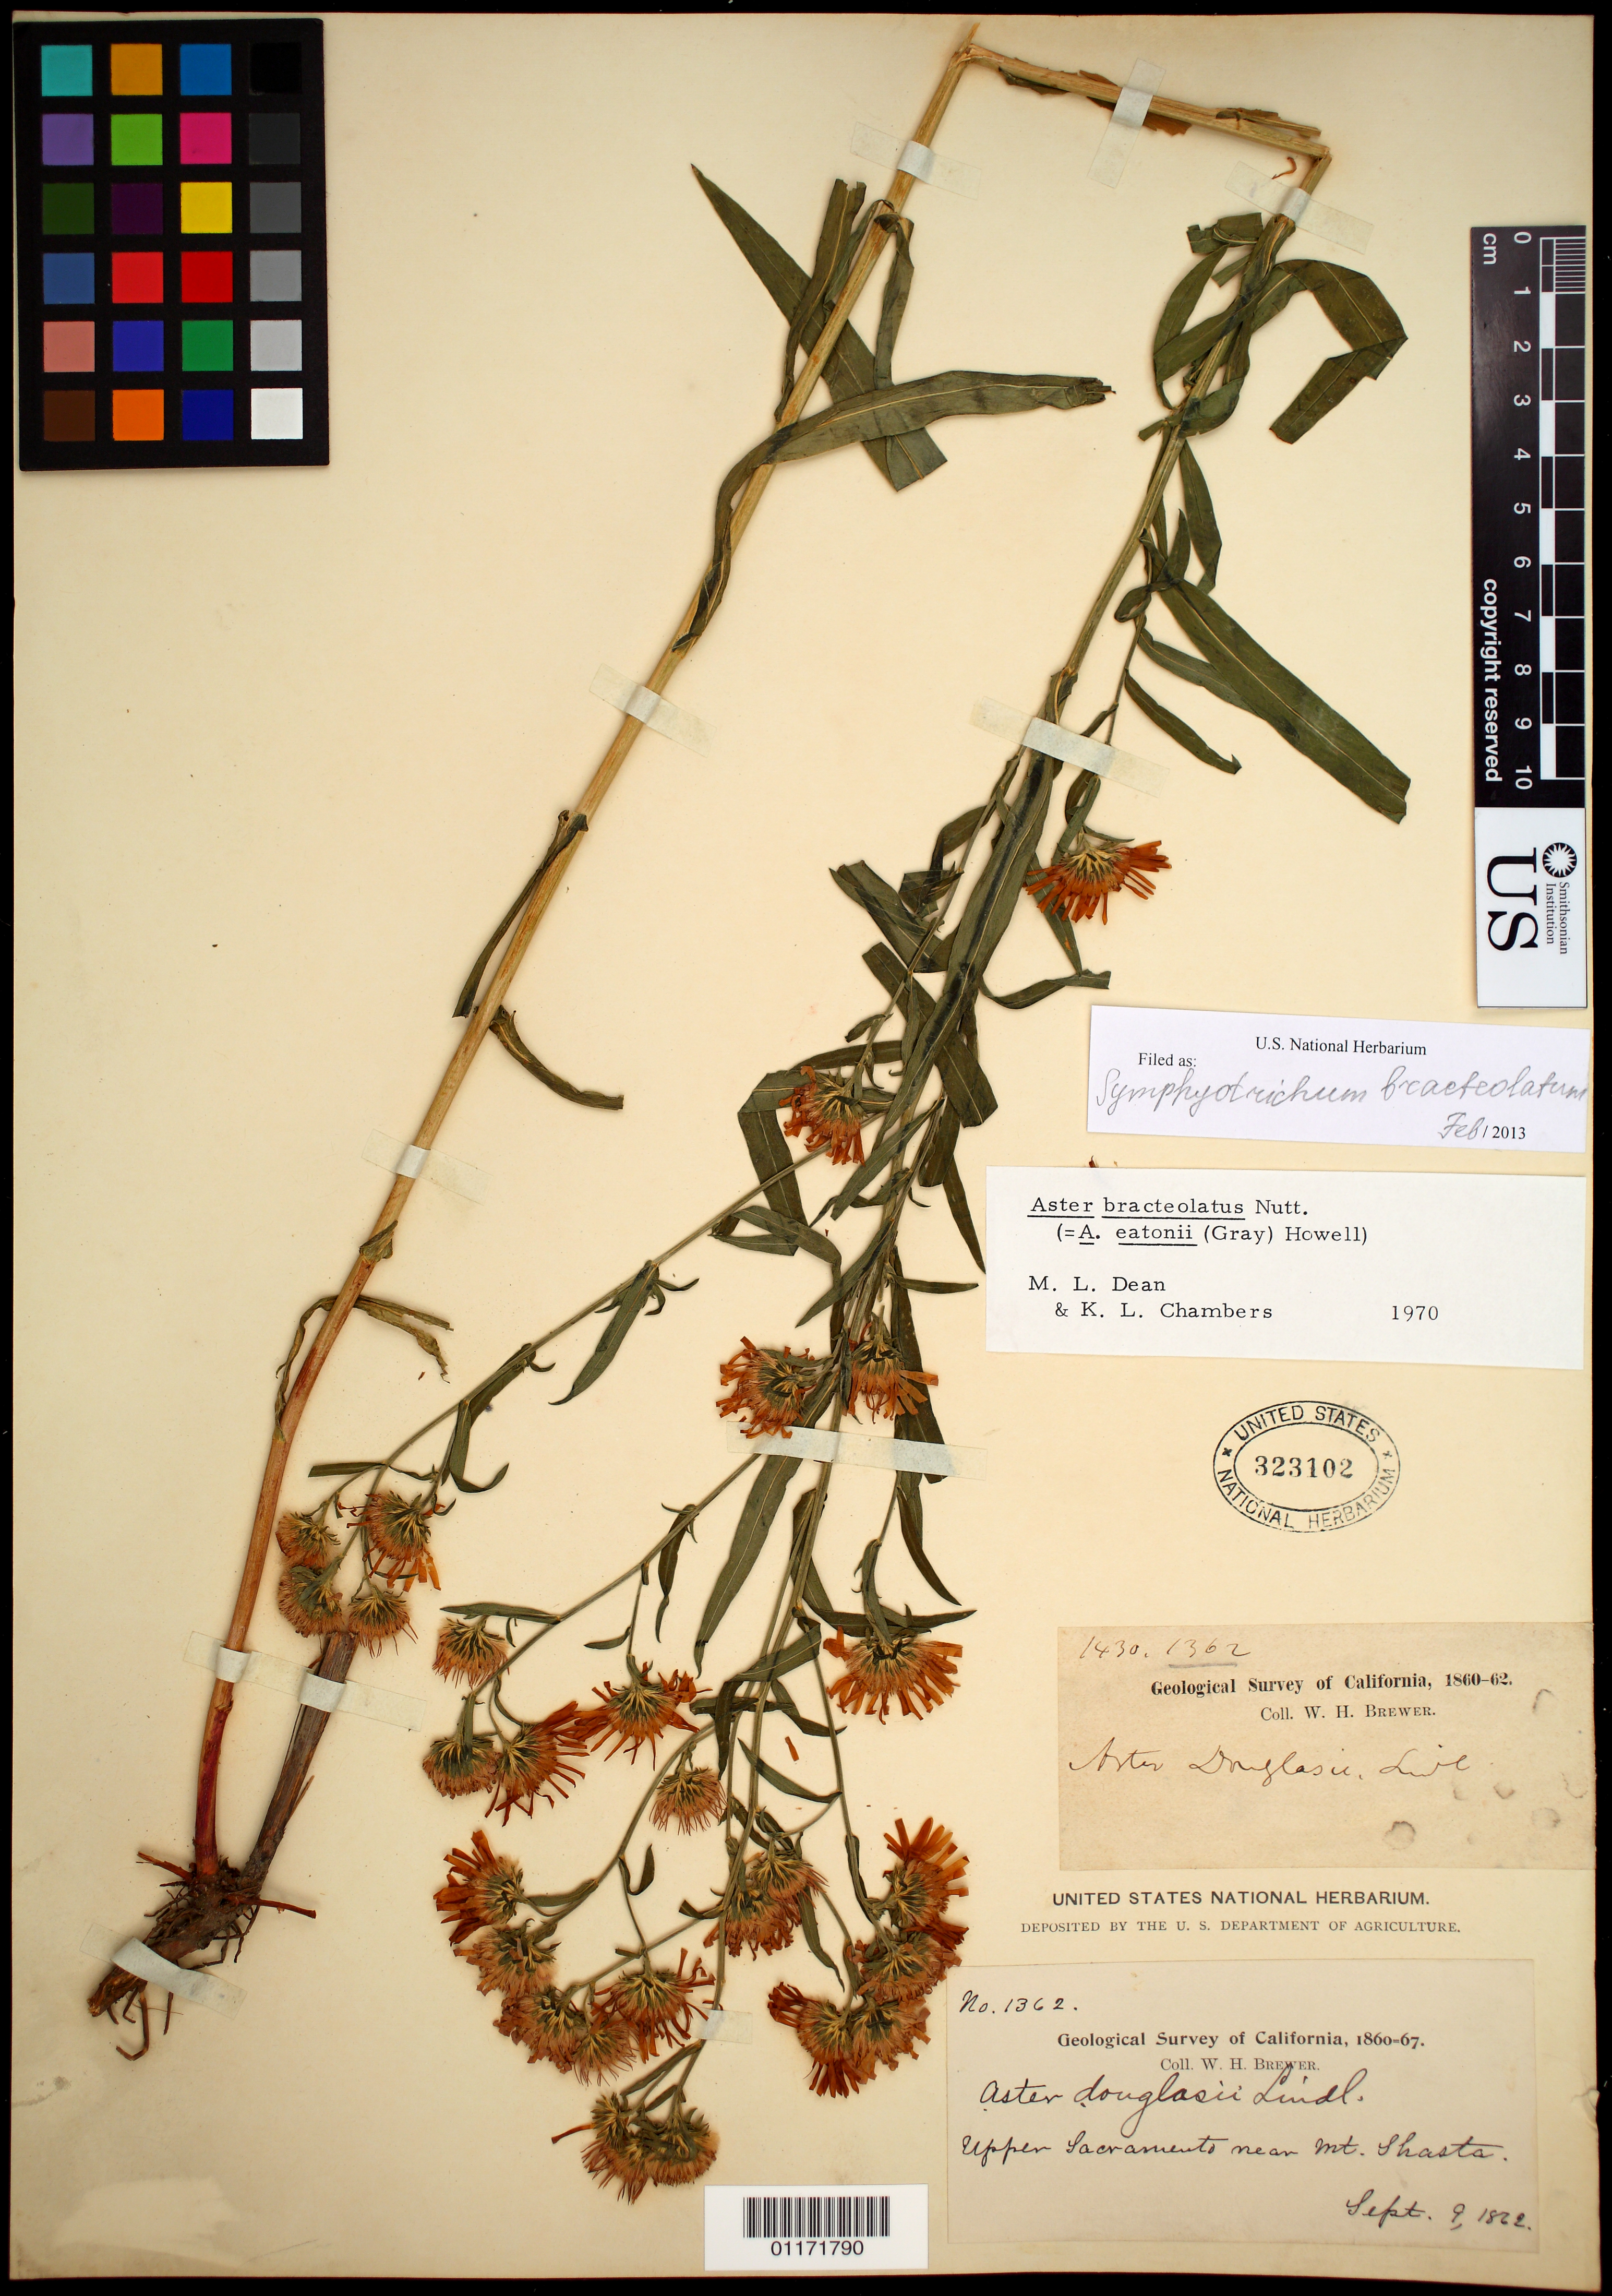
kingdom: Plantae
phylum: Tracheophyta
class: Magnoliopsida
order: Asterales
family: Asteraceae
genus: Symphyotrichum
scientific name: Symphyotrichum bracteolatum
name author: (Nutt.) G.L. Nesom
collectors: W. H. Brewer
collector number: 1362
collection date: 1862-09-09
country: United States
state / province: California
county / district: Sacramento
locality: Upper Sacramento near Mt. Shasta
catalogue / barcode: US 323102